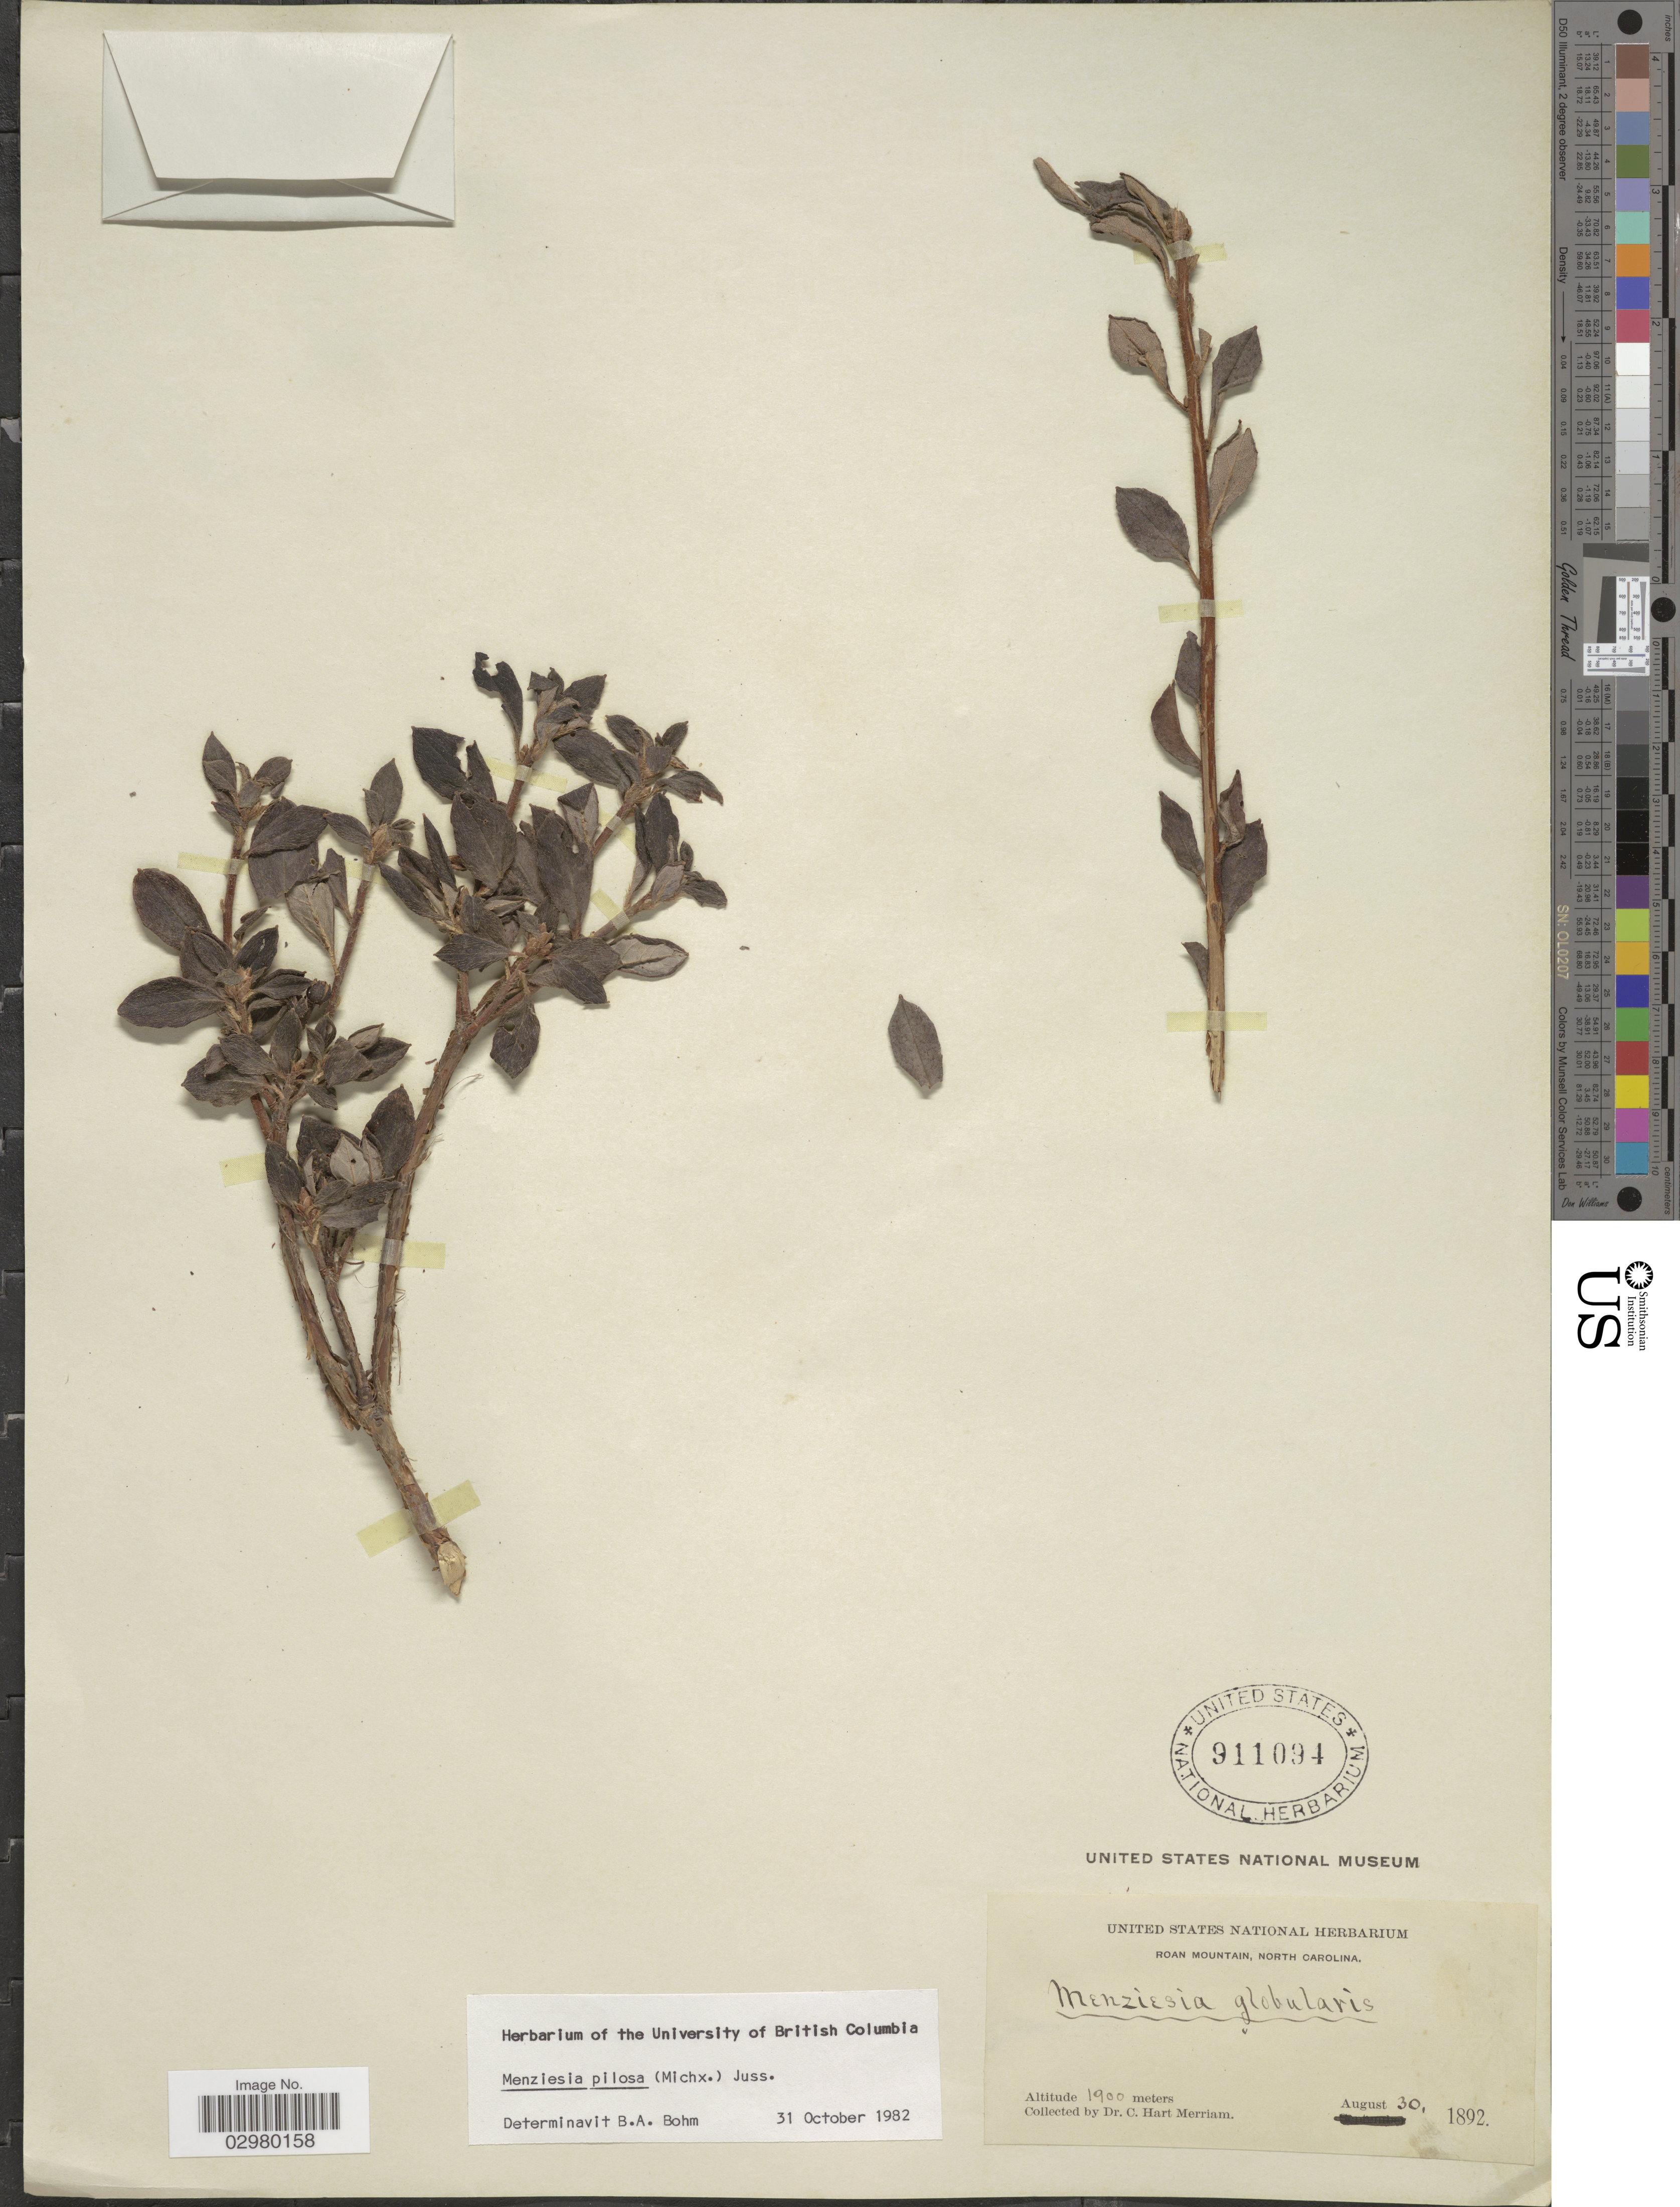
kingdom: Plantae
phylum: Tracheophyta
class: Magnoliopsida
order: Ericales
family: Ericaceae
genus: Menziesia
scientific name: Menziesia pilosa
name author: (Michx.) Juss.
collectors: C. Merriam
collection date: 1892-08-30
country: United States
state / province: North Carolina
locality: Roan Mountain.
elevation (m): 1900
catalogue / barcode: US 911094